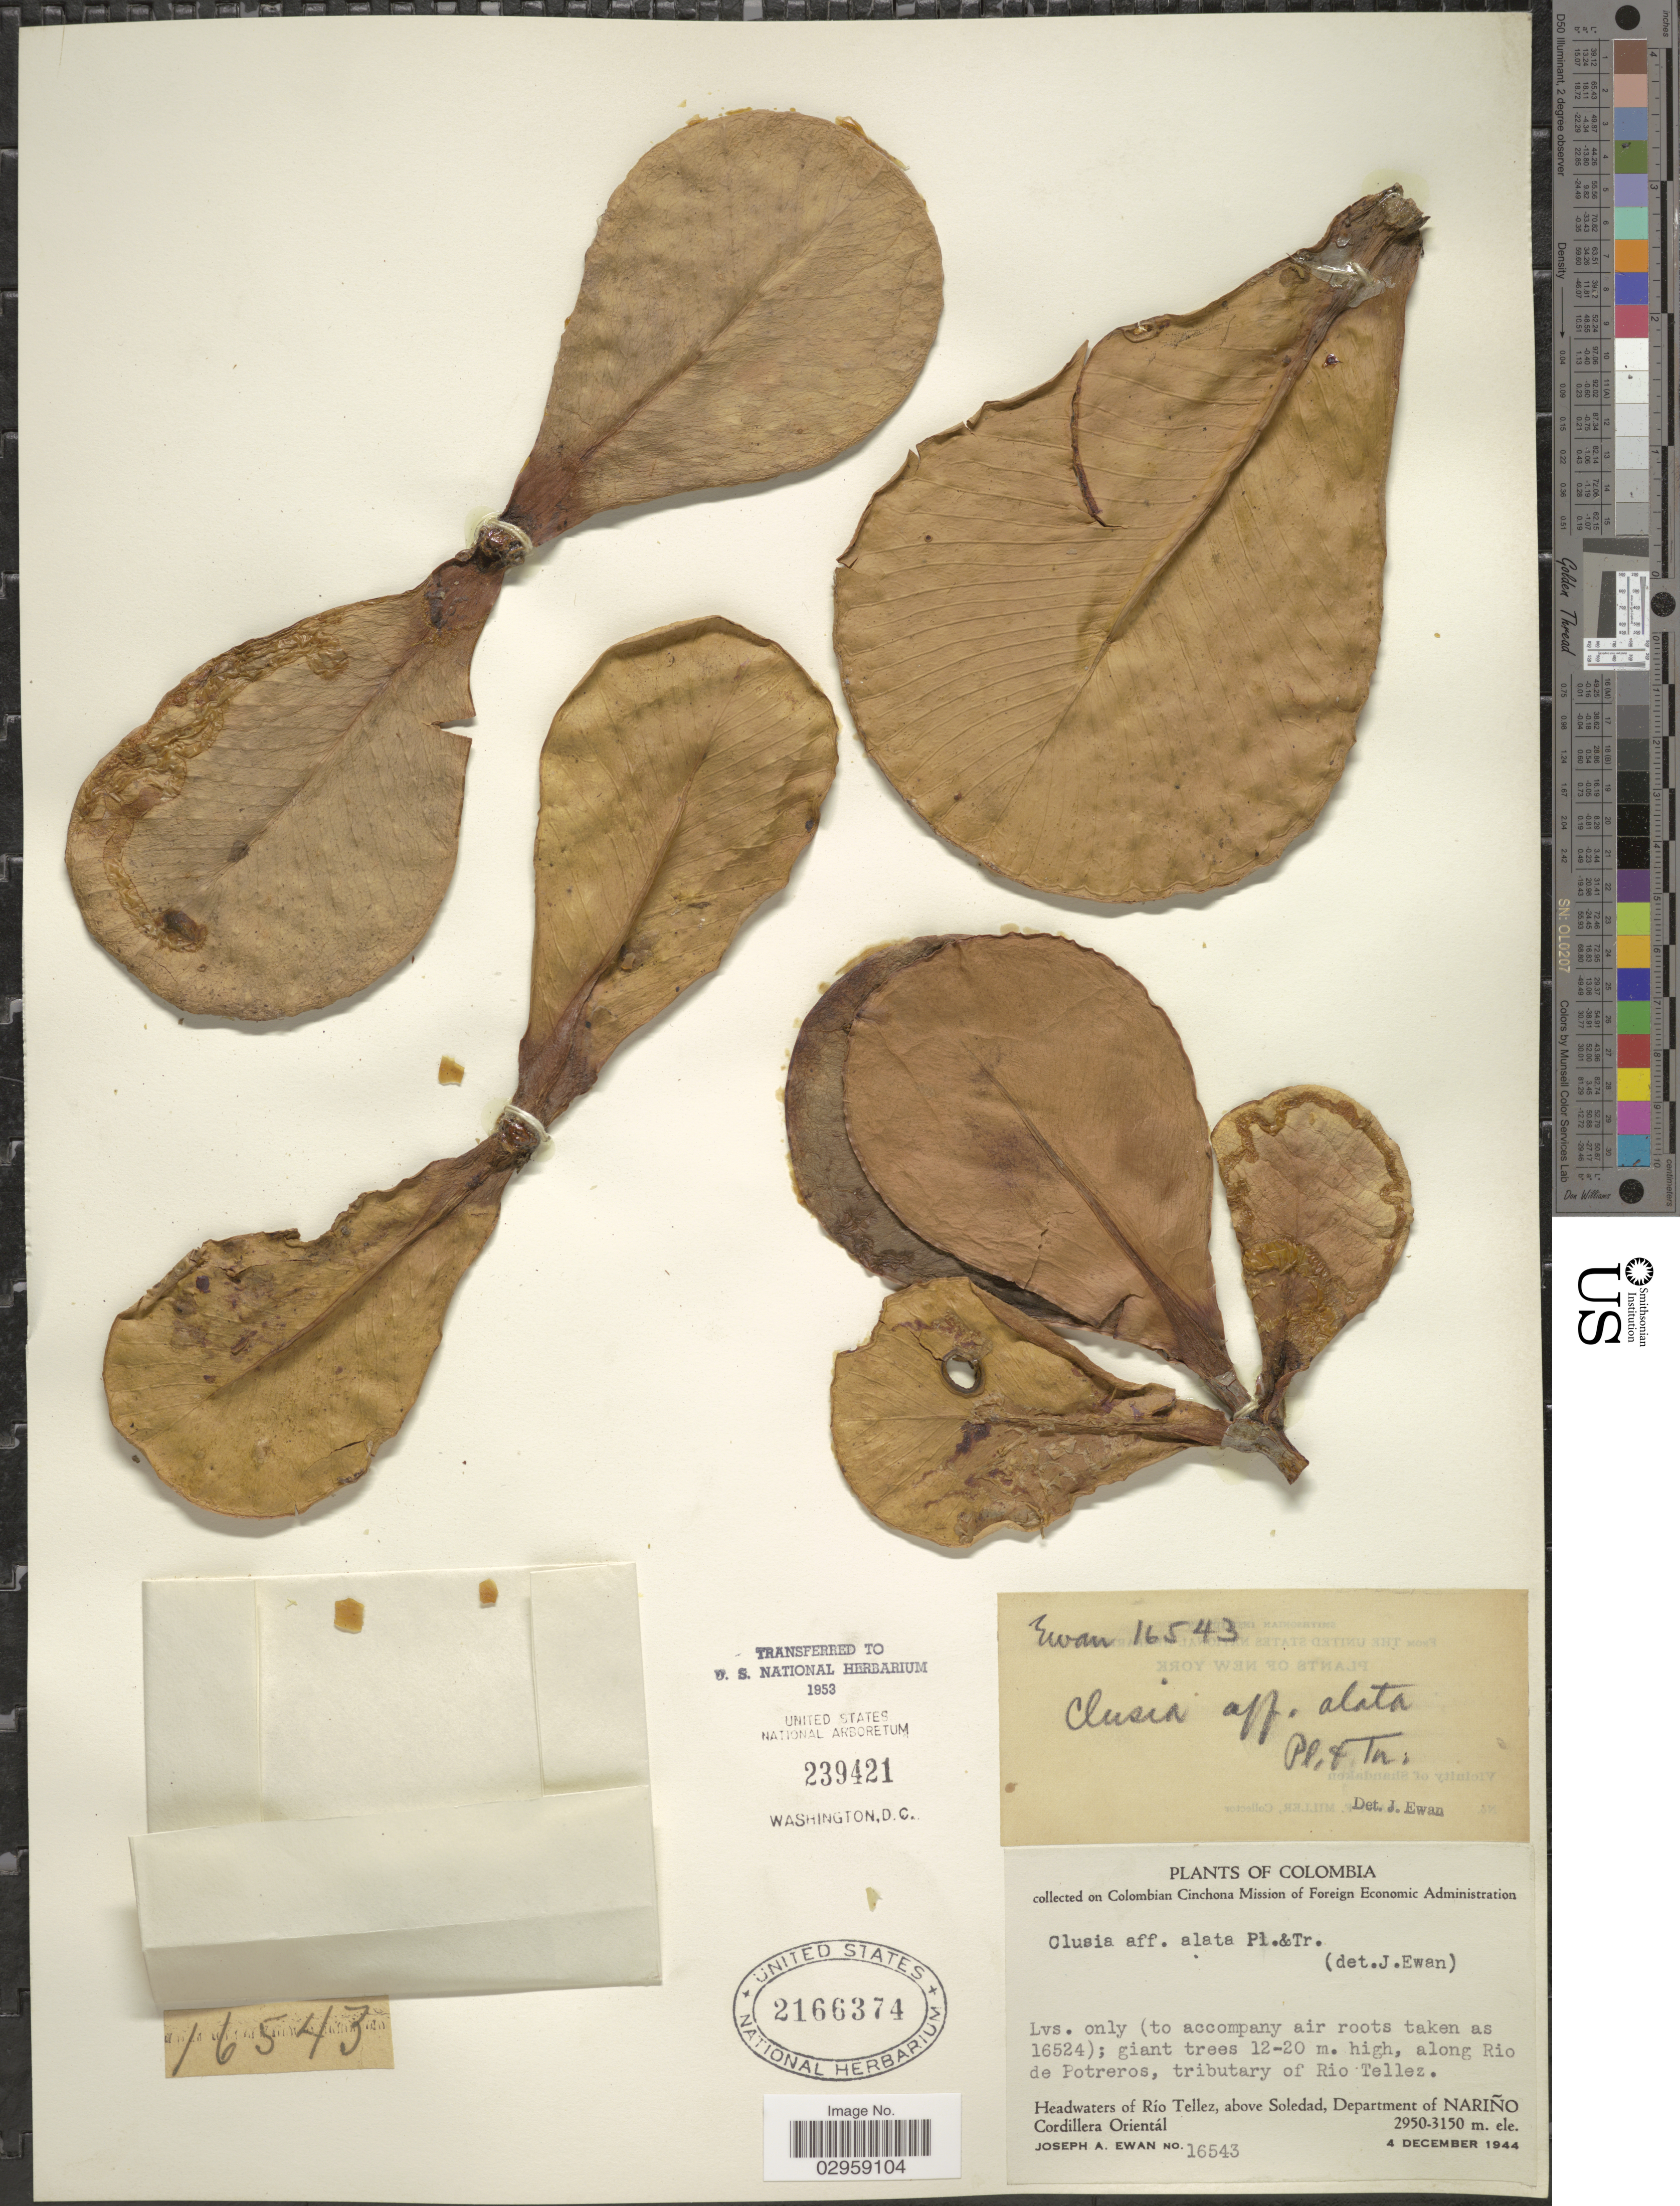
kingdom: Plantae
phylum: Tracheophyta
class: Magnoliopsida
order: Malpighiales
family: Clusiaceae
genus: Clusia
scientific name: Clusia alata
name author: Triana & Planch.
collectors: J. A. Ewan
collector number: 16543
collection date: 1944-12-04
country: Colombia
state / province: Nariño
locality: Along Rio de Potreros, tributary of Rio Tellez. Headwaters of Río Tellez, above Soledad, Department of Nariño. Cordillera Orientál.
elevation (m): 2950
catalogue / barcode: US 2166374